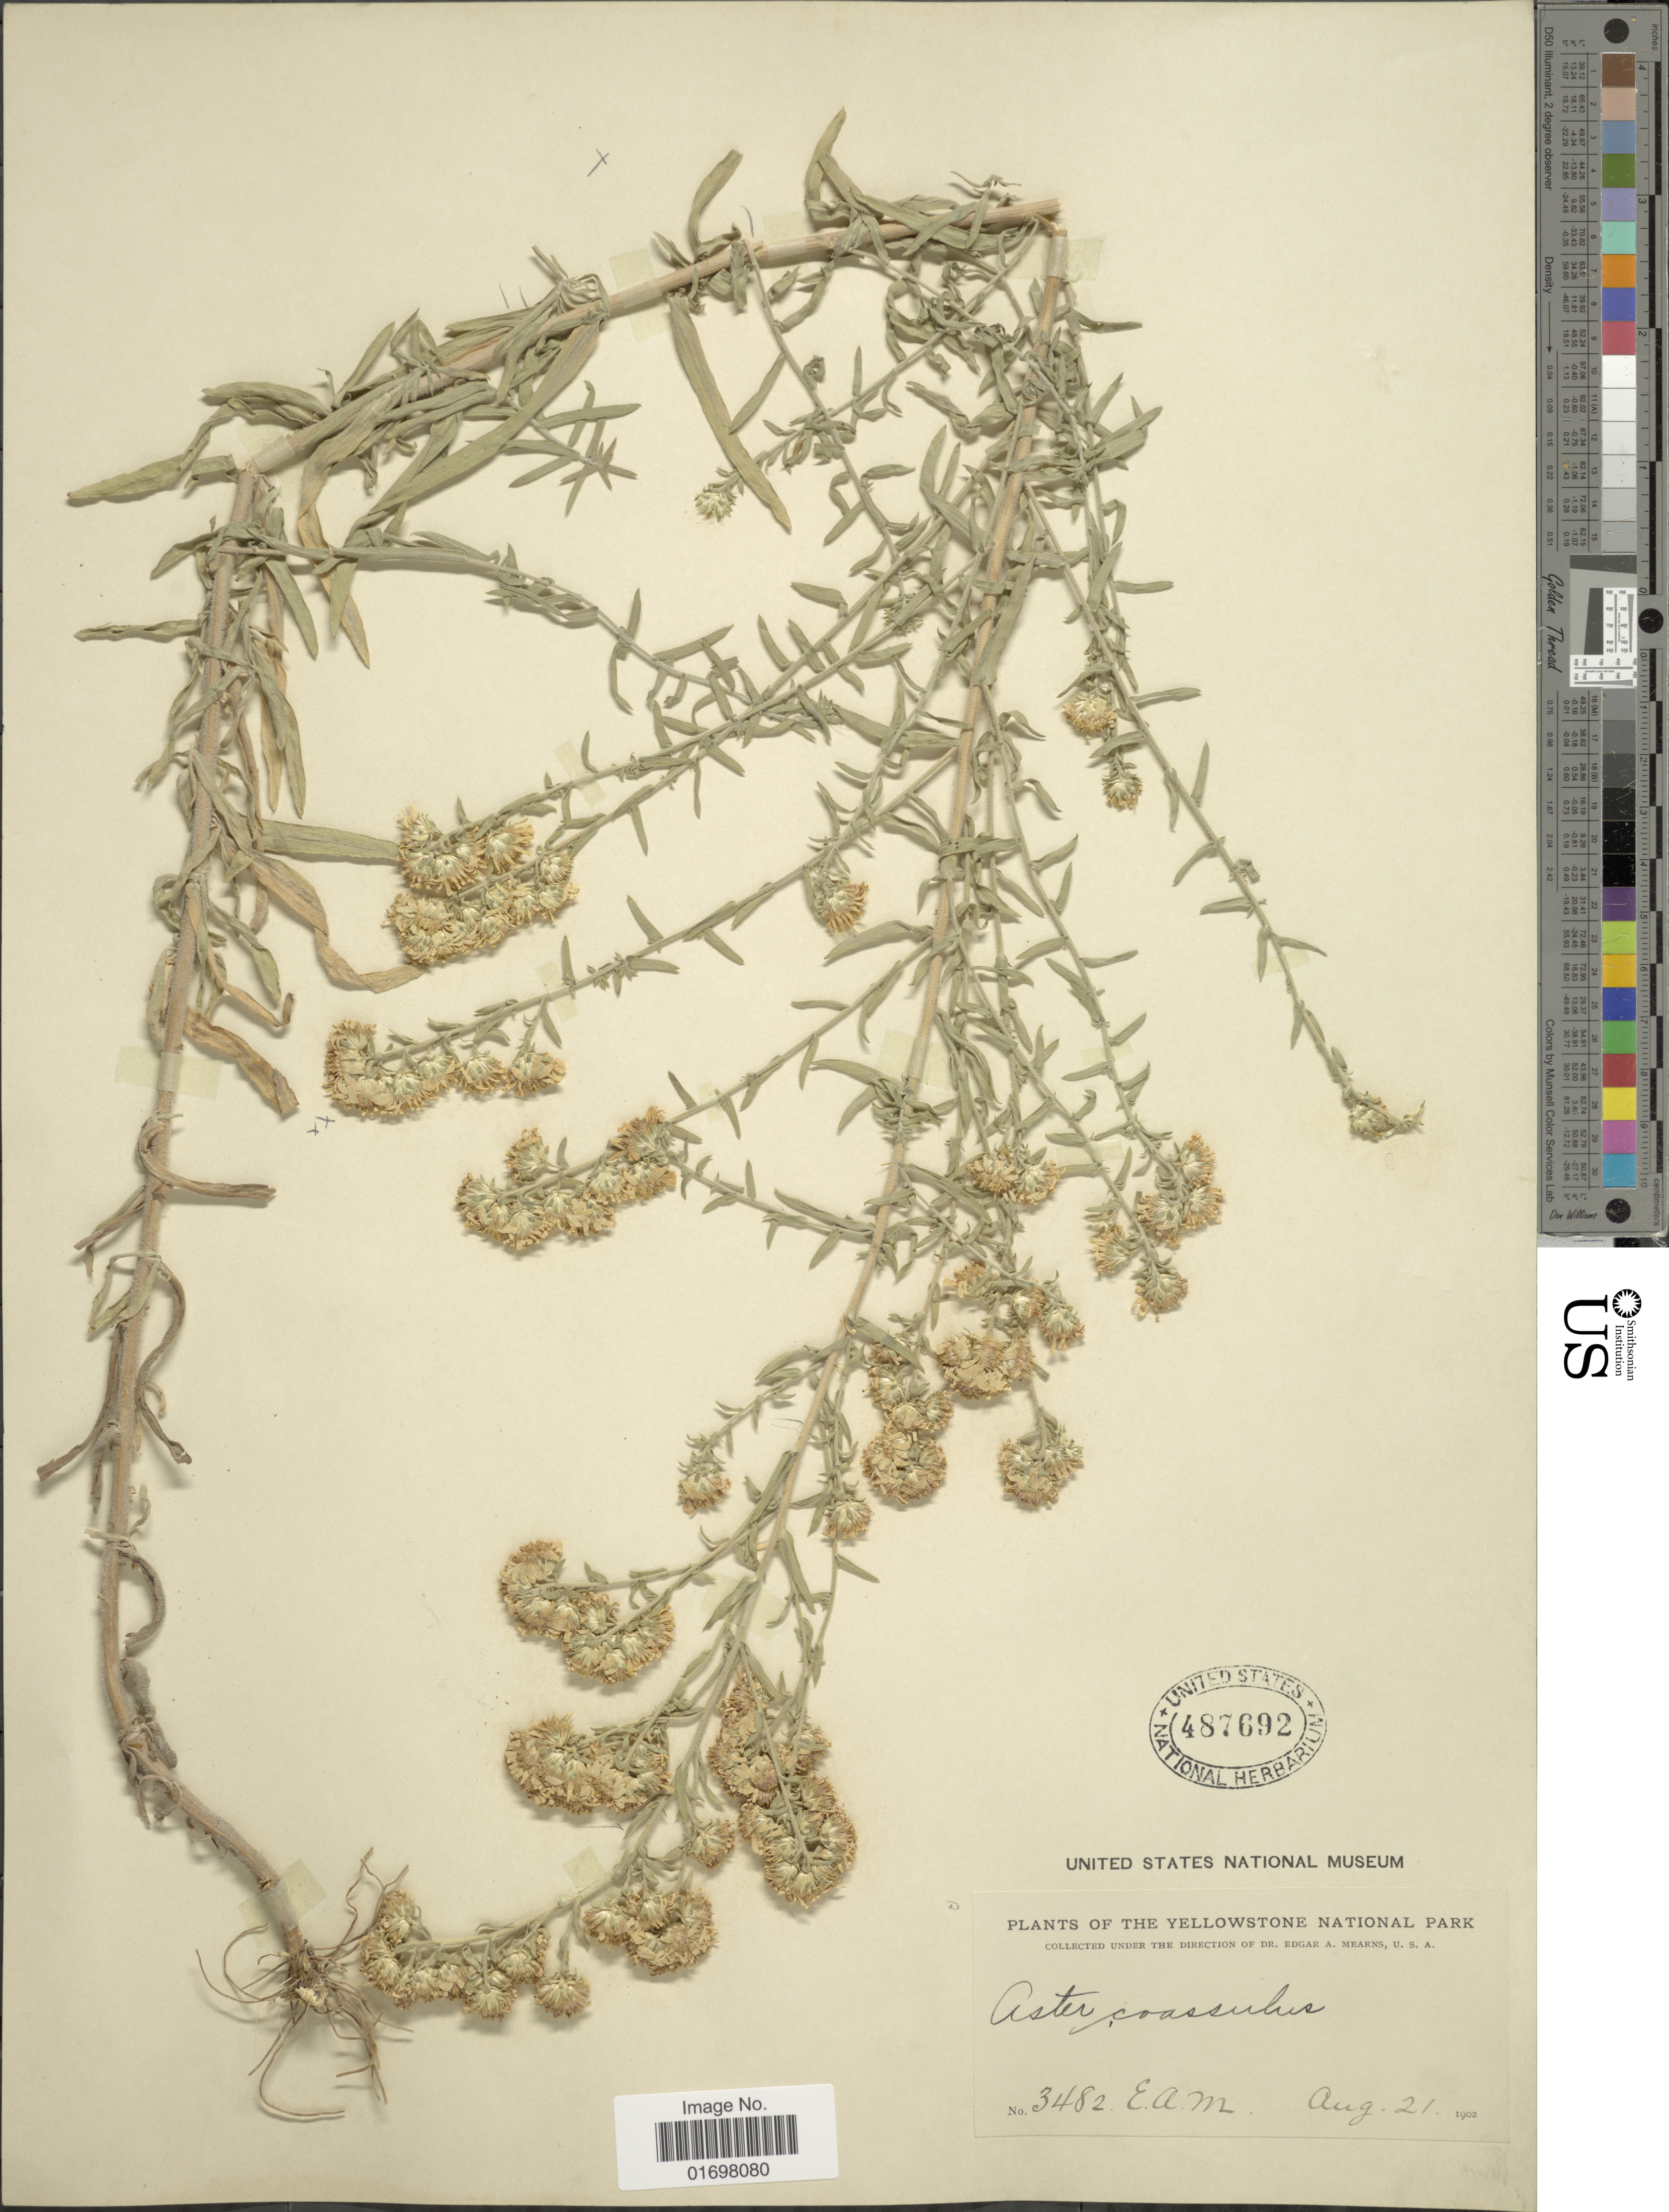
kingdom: Plantae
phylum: Tracheophyta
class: Magnoliopsida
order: Asterales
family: Asteraceae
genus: Symphyotrichum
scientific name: Symphyotrichum falcatum var. commutatum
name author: (Torr. & A. Gray) G.L. Nesom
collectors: E. A. Mearns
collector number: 3482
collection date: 1902-08-21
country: United States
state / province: Wyoming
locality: Yellowstone National Park.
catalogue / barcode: US 487692